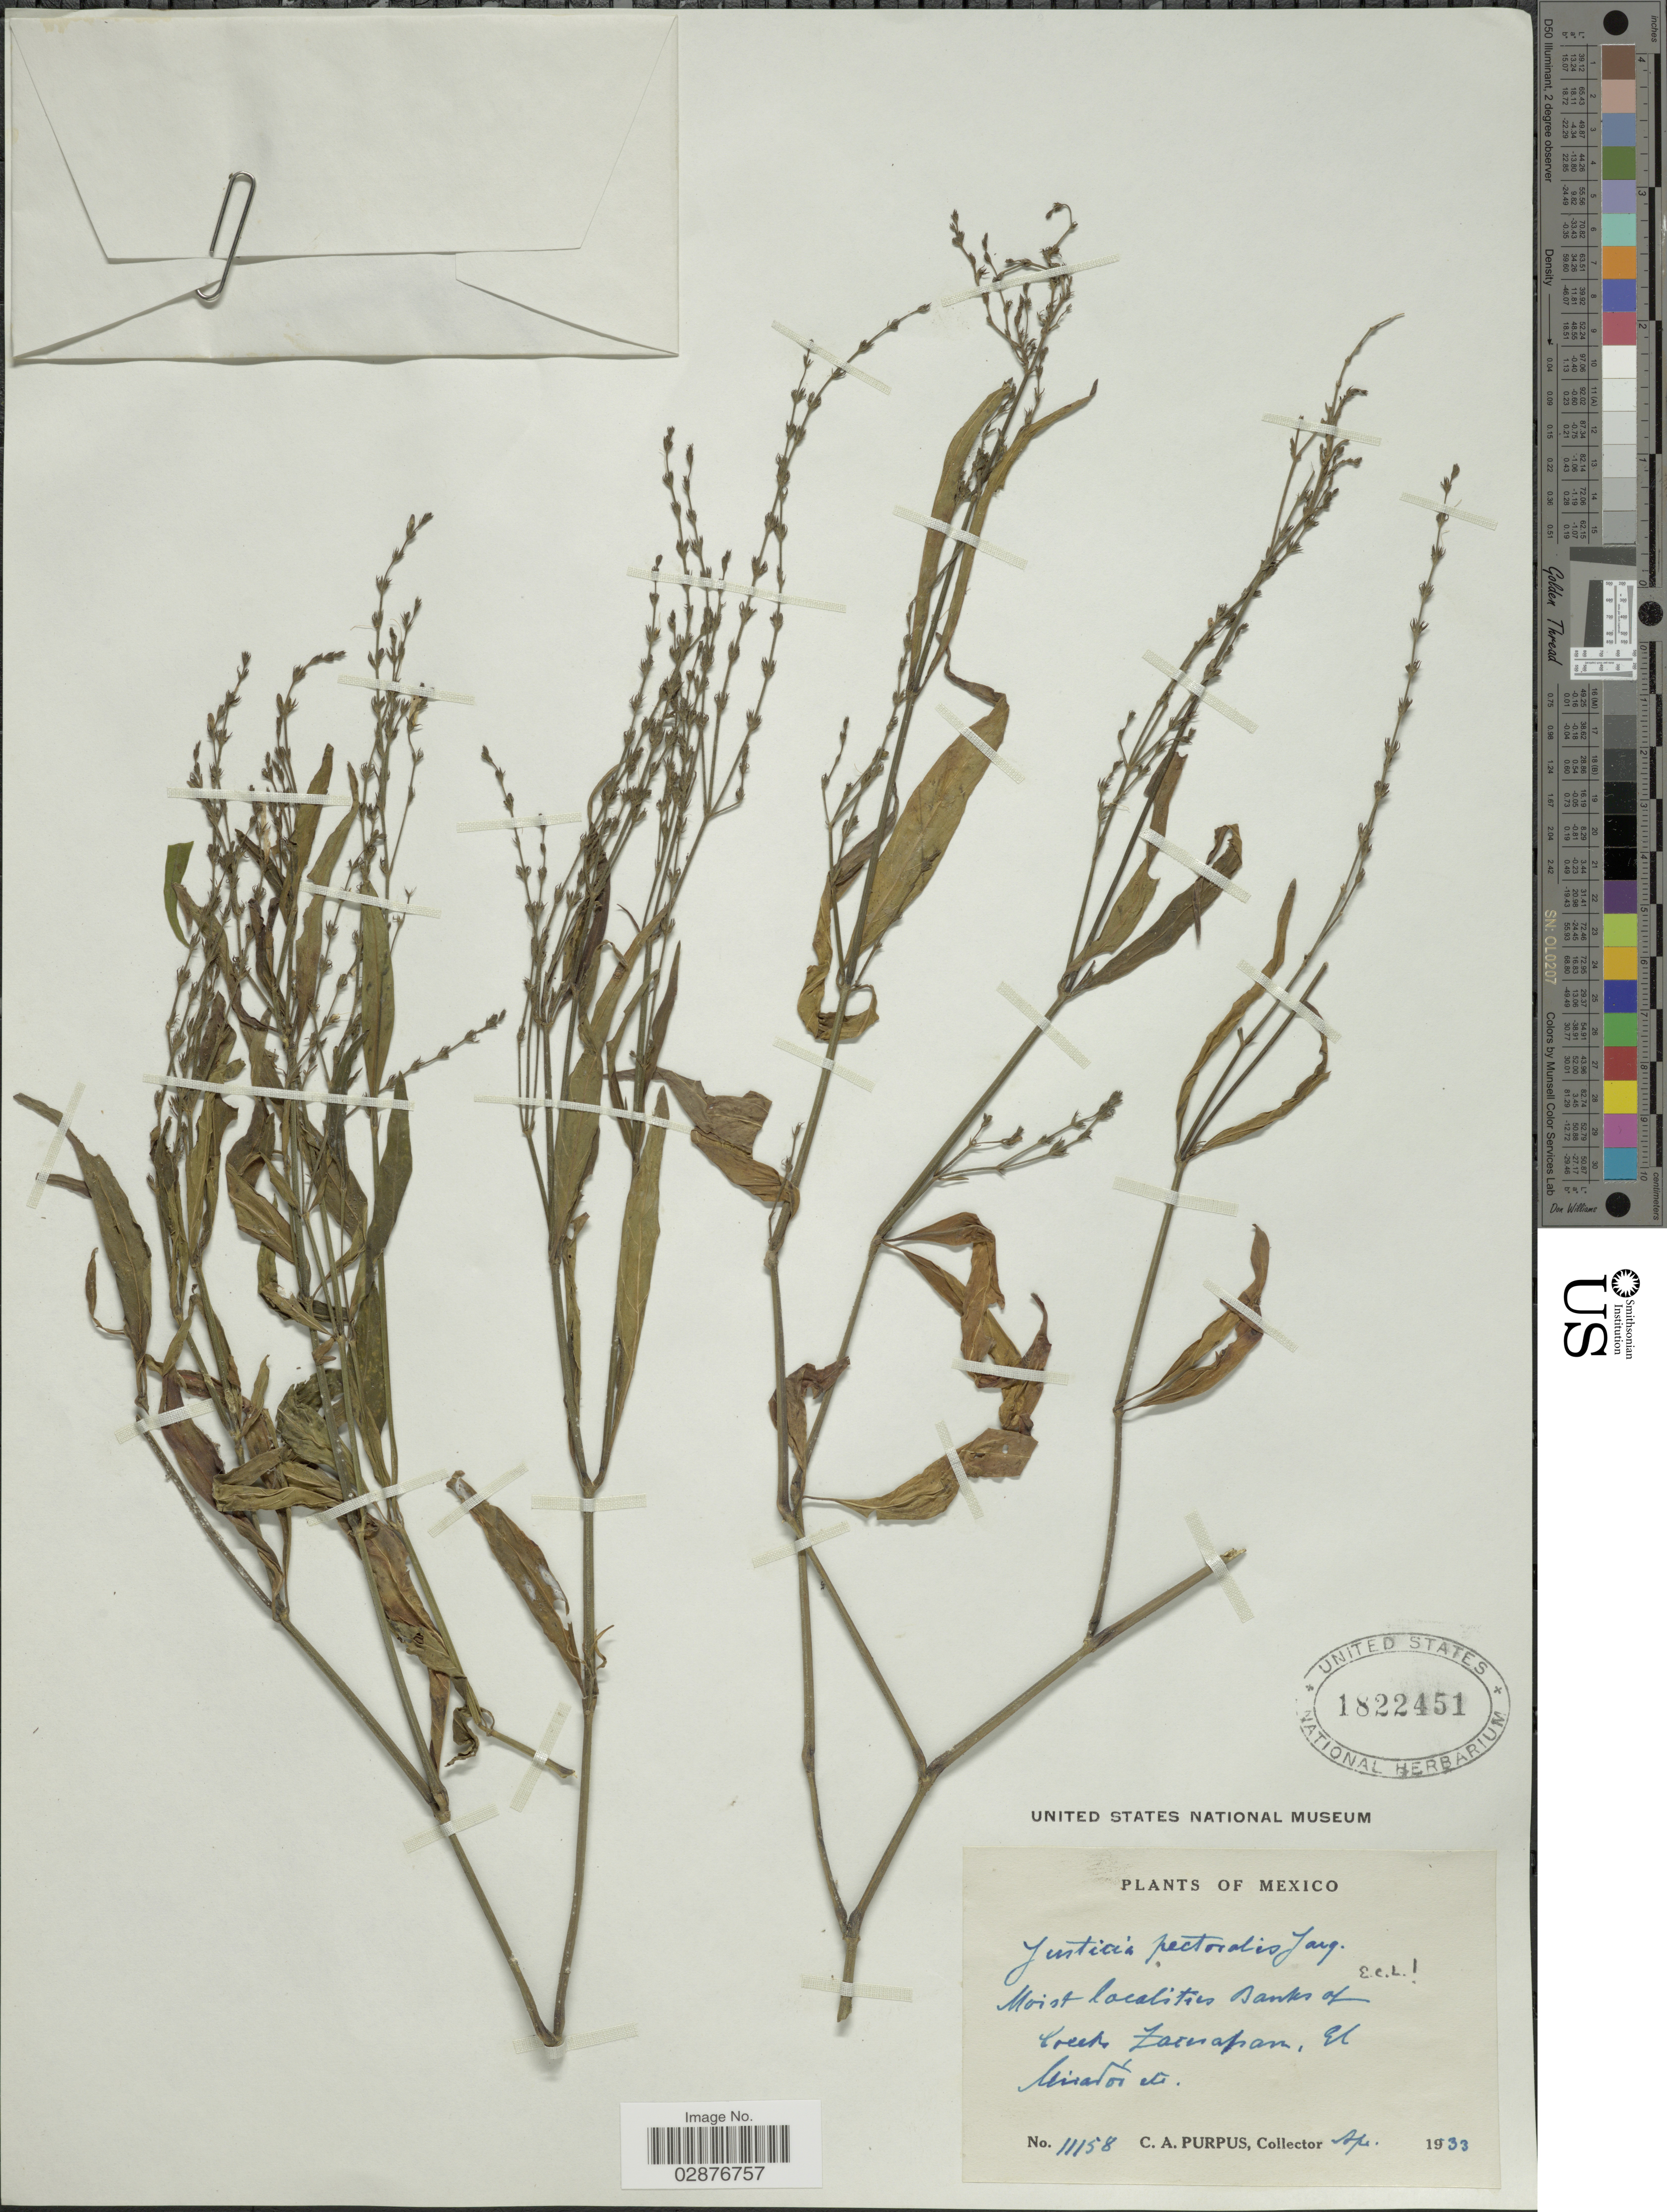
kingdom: Plantae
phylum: Tracheophyta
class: Magnoliopsida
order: Lamiales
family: Acanthaceae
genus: Justicia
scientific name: Justicia pectoralis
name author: Jacq.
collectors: C. A. Purpus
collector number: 11158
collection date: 1933-04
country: Mexico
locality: Moist localities banks of Creeks Zacuapan, El Mirador.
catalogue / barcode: US 1822451